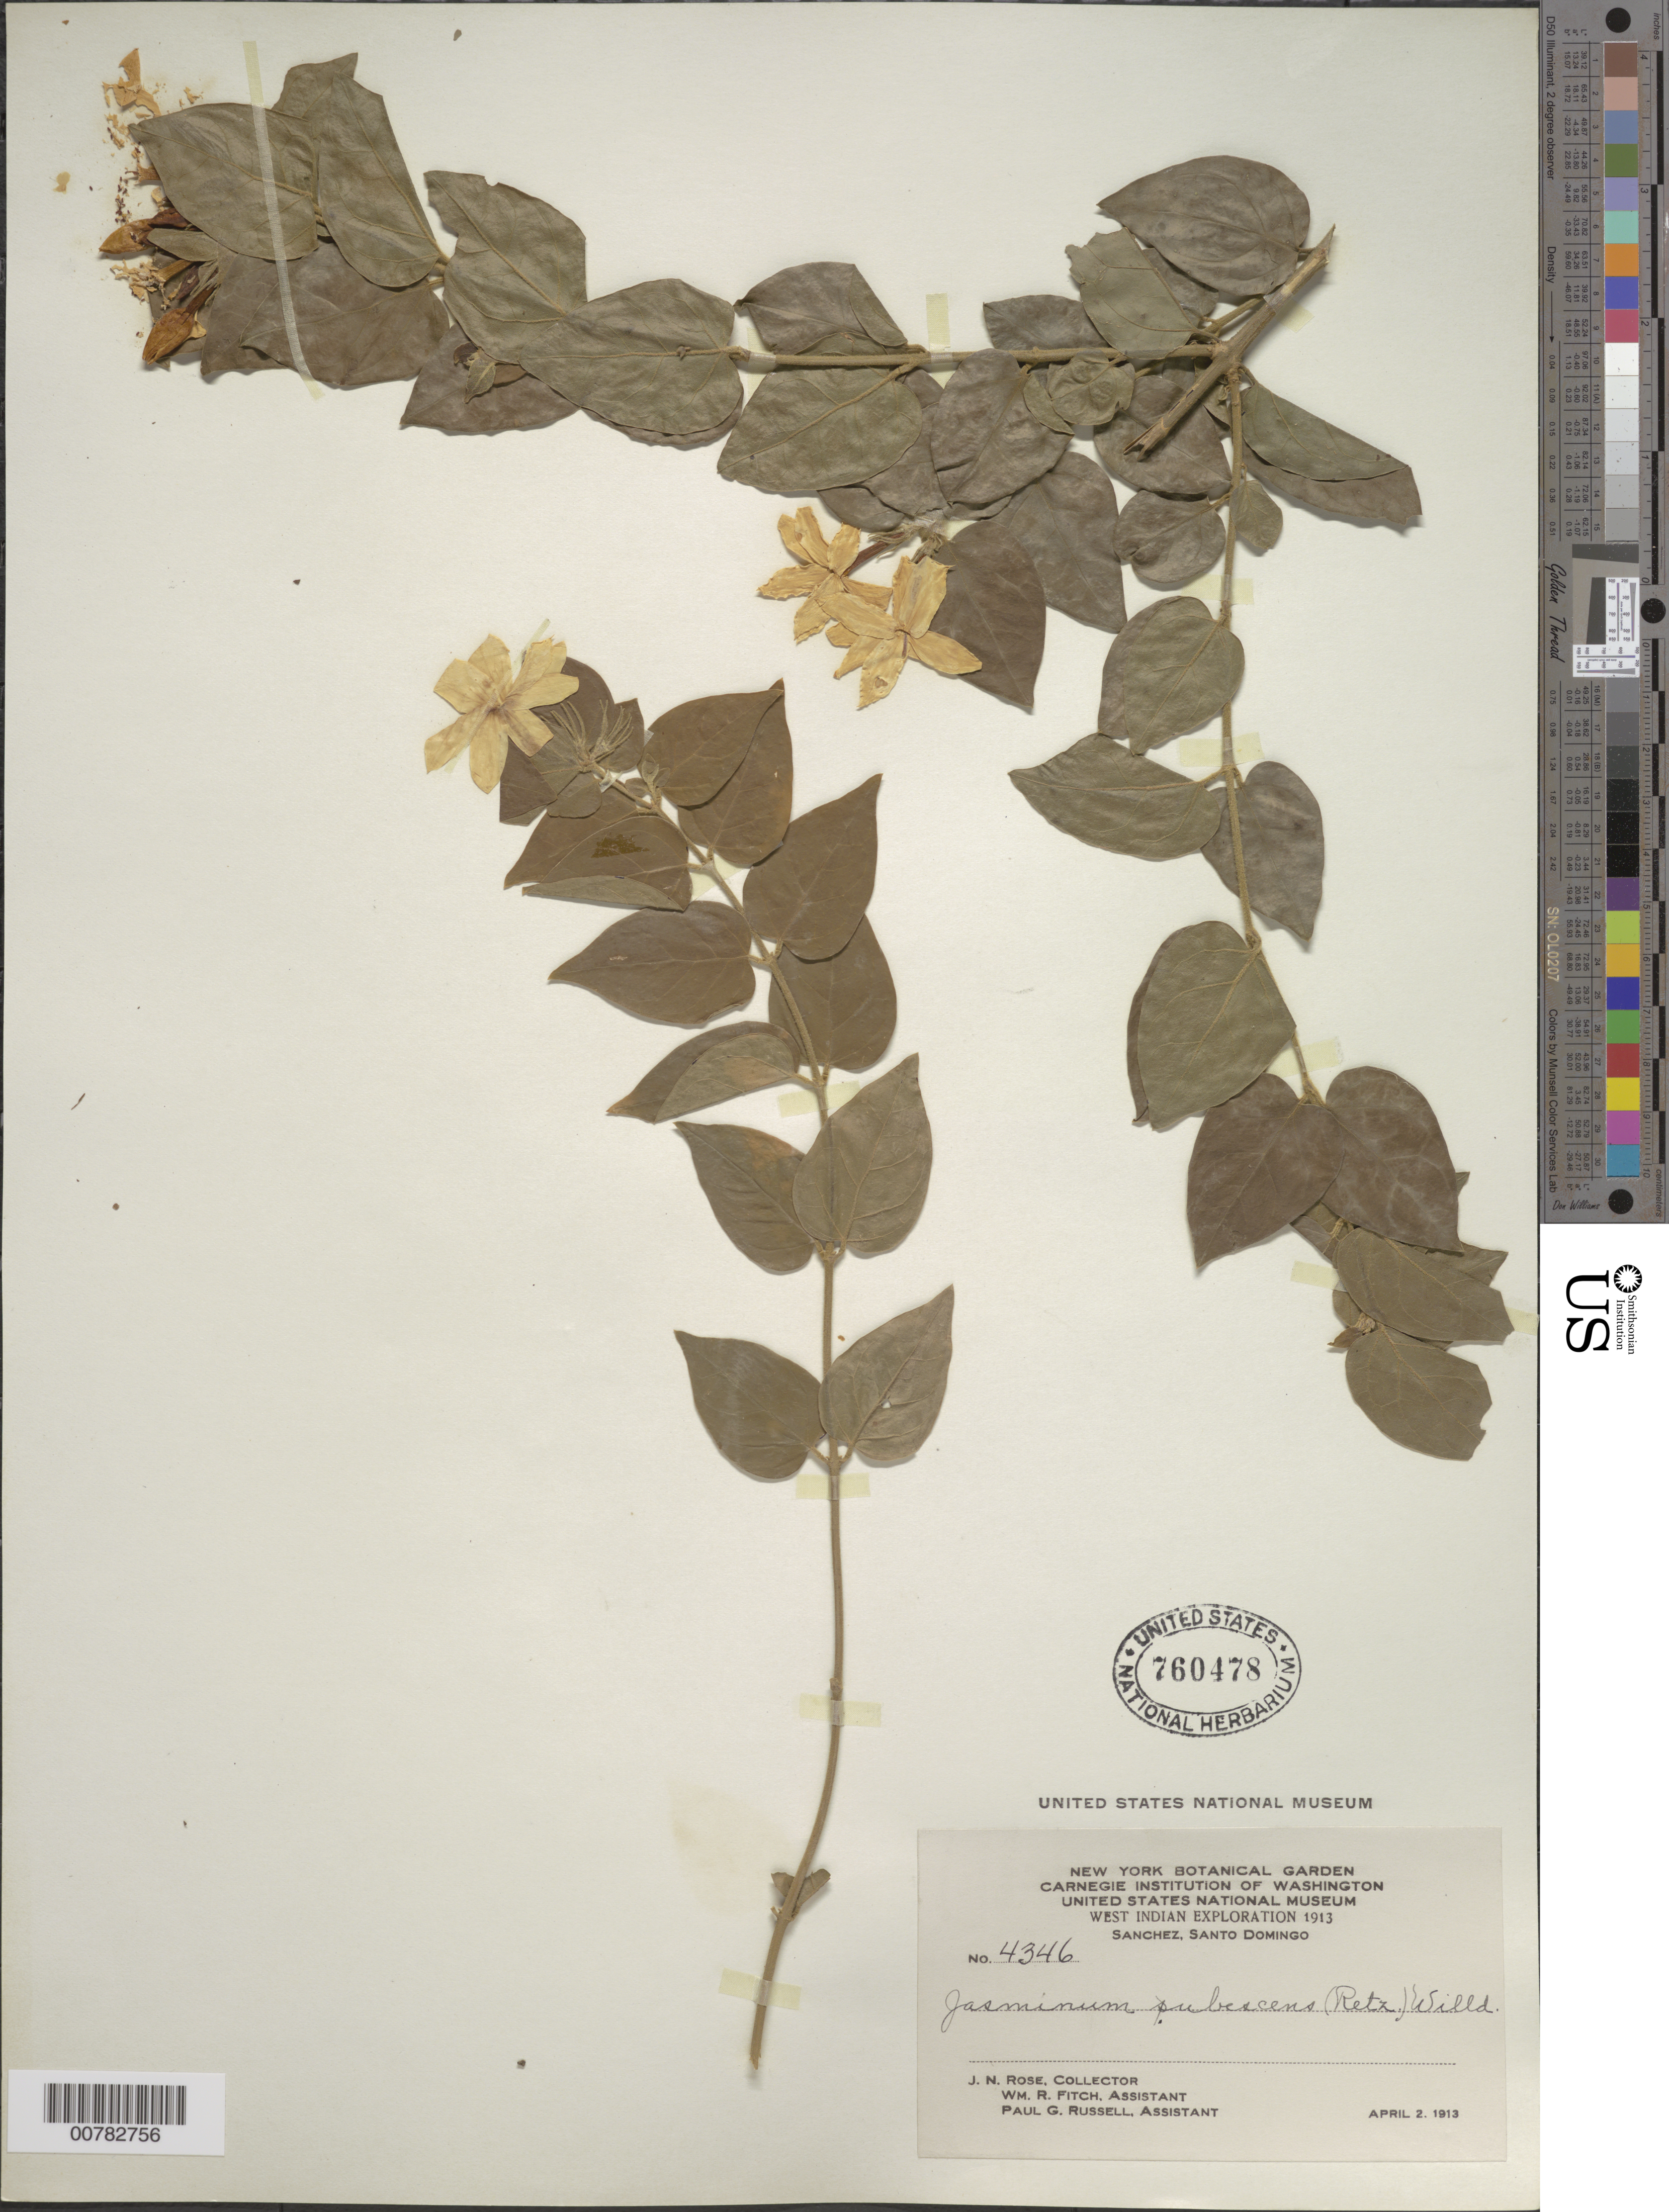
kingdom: Plantae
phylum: Tracheophyta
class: Magnoliopsida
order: Lamiales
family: Oleaceae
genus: Jasminum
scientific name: Jasminum multiflorum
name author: (Burm. f.) Andrews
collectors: J. N. Rose, W. R. Fitch & P. G. Russell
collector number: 4346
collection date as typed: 02 Apr 1913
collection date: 1913-04-02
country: Dominican Republic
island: Hispaniola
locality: Sanchez.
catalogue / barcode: US 760478